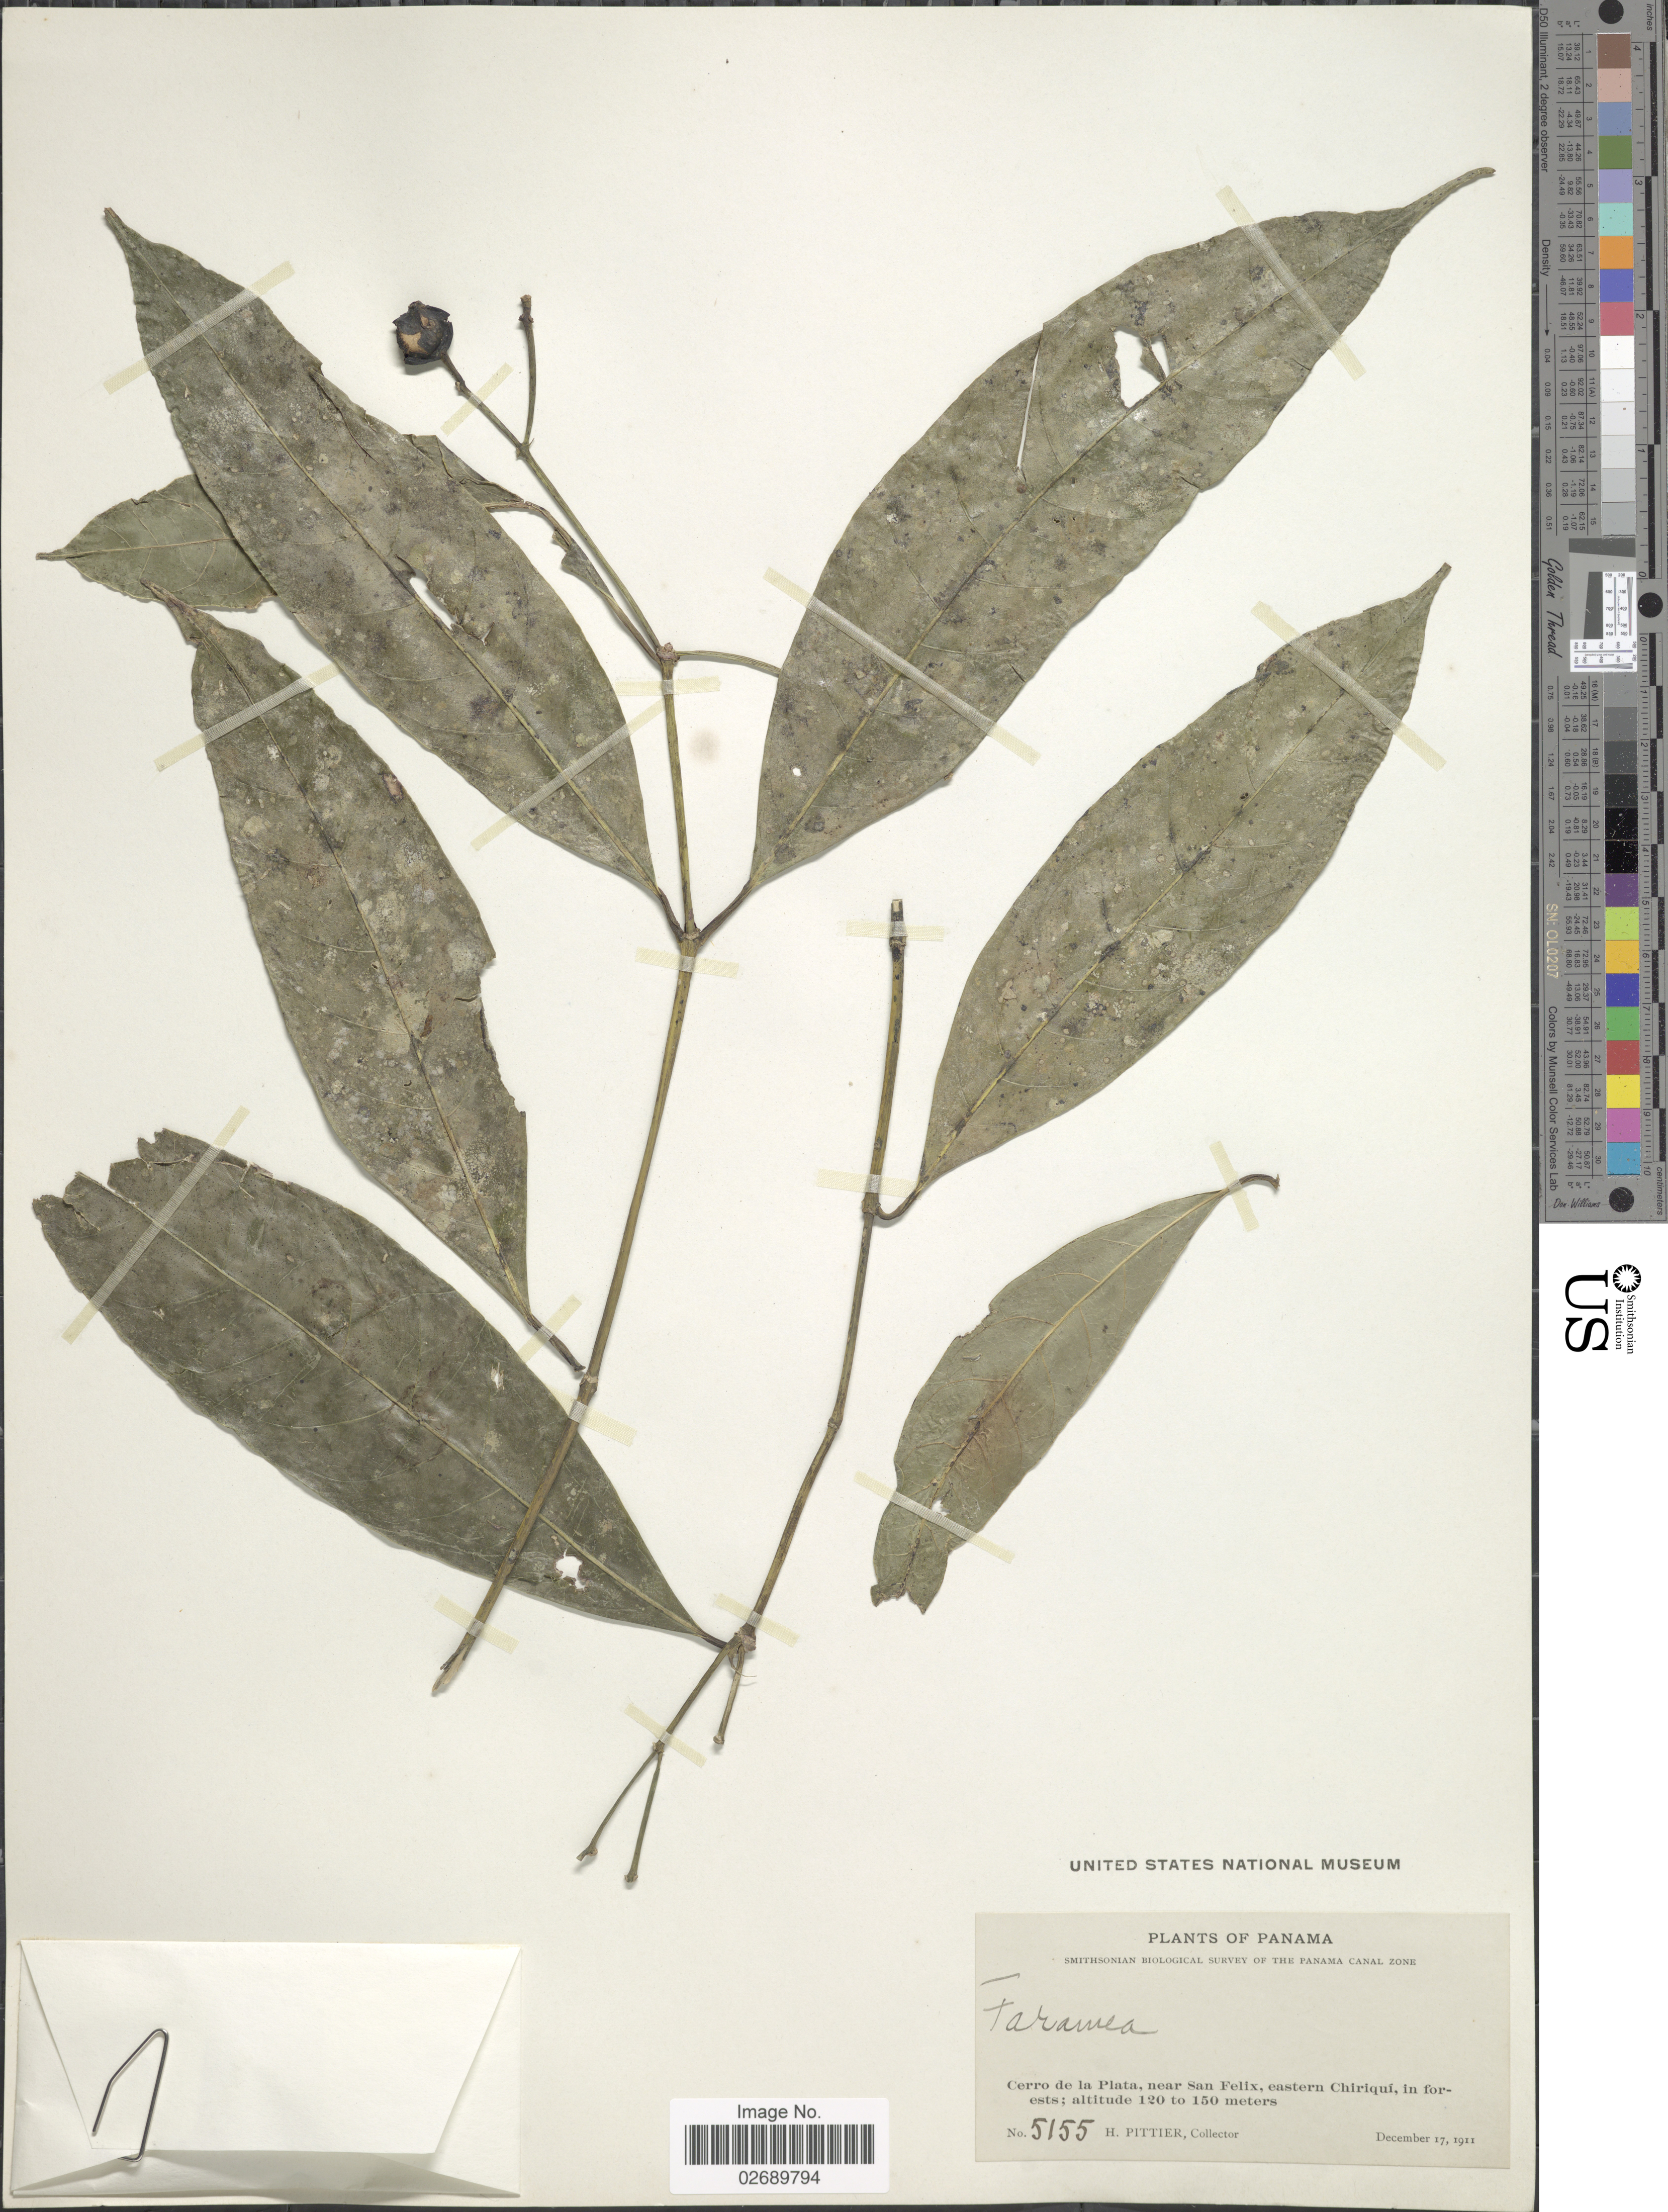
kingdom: Plantae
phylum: Tracheophyta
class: Magnoliopsida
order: Gentianales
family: Rubiaceae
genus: Faramea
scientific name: Faramea occidentalis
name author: (L.) A. Rich.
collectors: H. F. Pittier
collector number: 5155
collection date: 1911-12-17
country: Panama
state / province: Chiriqui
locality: Cerro de la Plata, near San Felix, eastern Chiriqui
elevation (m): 120